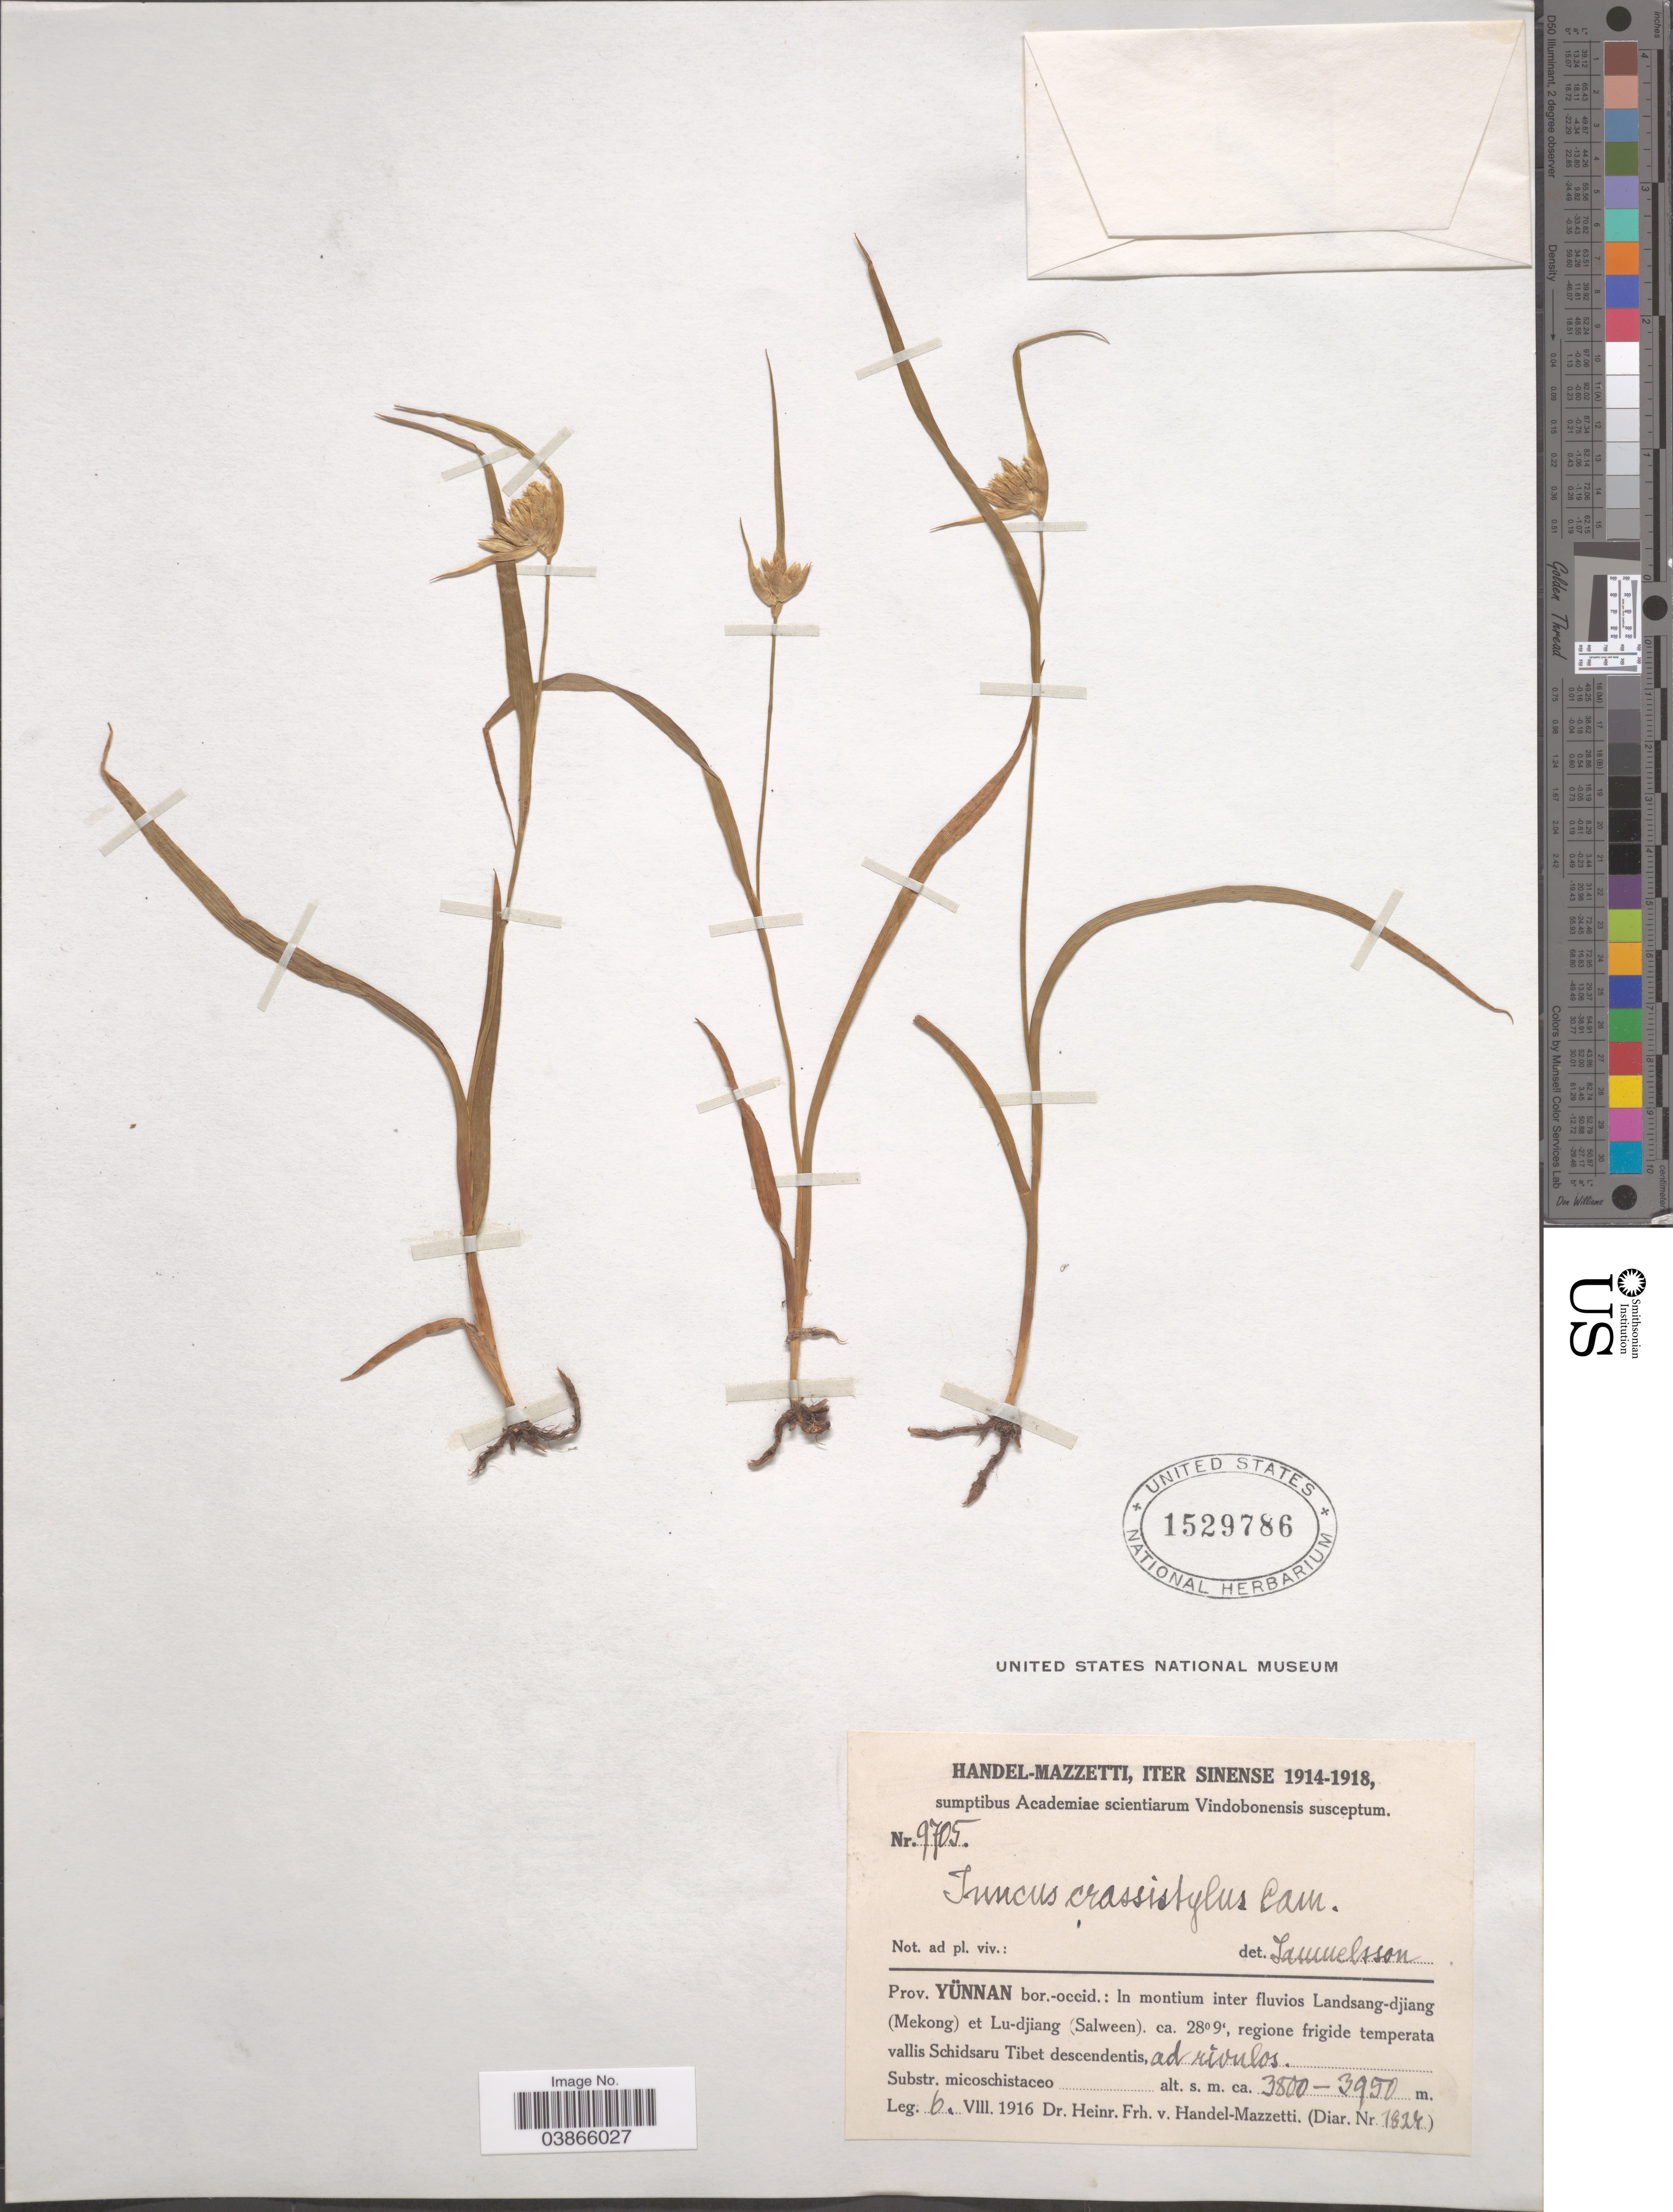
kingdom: Plantae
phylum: Tracheophyta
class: Liliopsida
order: Poales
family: Juncaceae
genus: Juncus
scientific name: Juncus crassistylus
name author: A. Camus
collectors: H. Handel-Mazzetti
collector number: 9705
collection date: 1916-08-06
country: China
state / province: Yunnan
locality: Prov. Yünnan bor.-occid.: In montium inter fluvios Landsang-djiang (Mekong) et Lu-djiang (Salween), regione frigide temperata vallis Schidsaru Tibet descendentis, ad rivulos.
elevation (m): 3800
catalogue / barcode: US 1529786